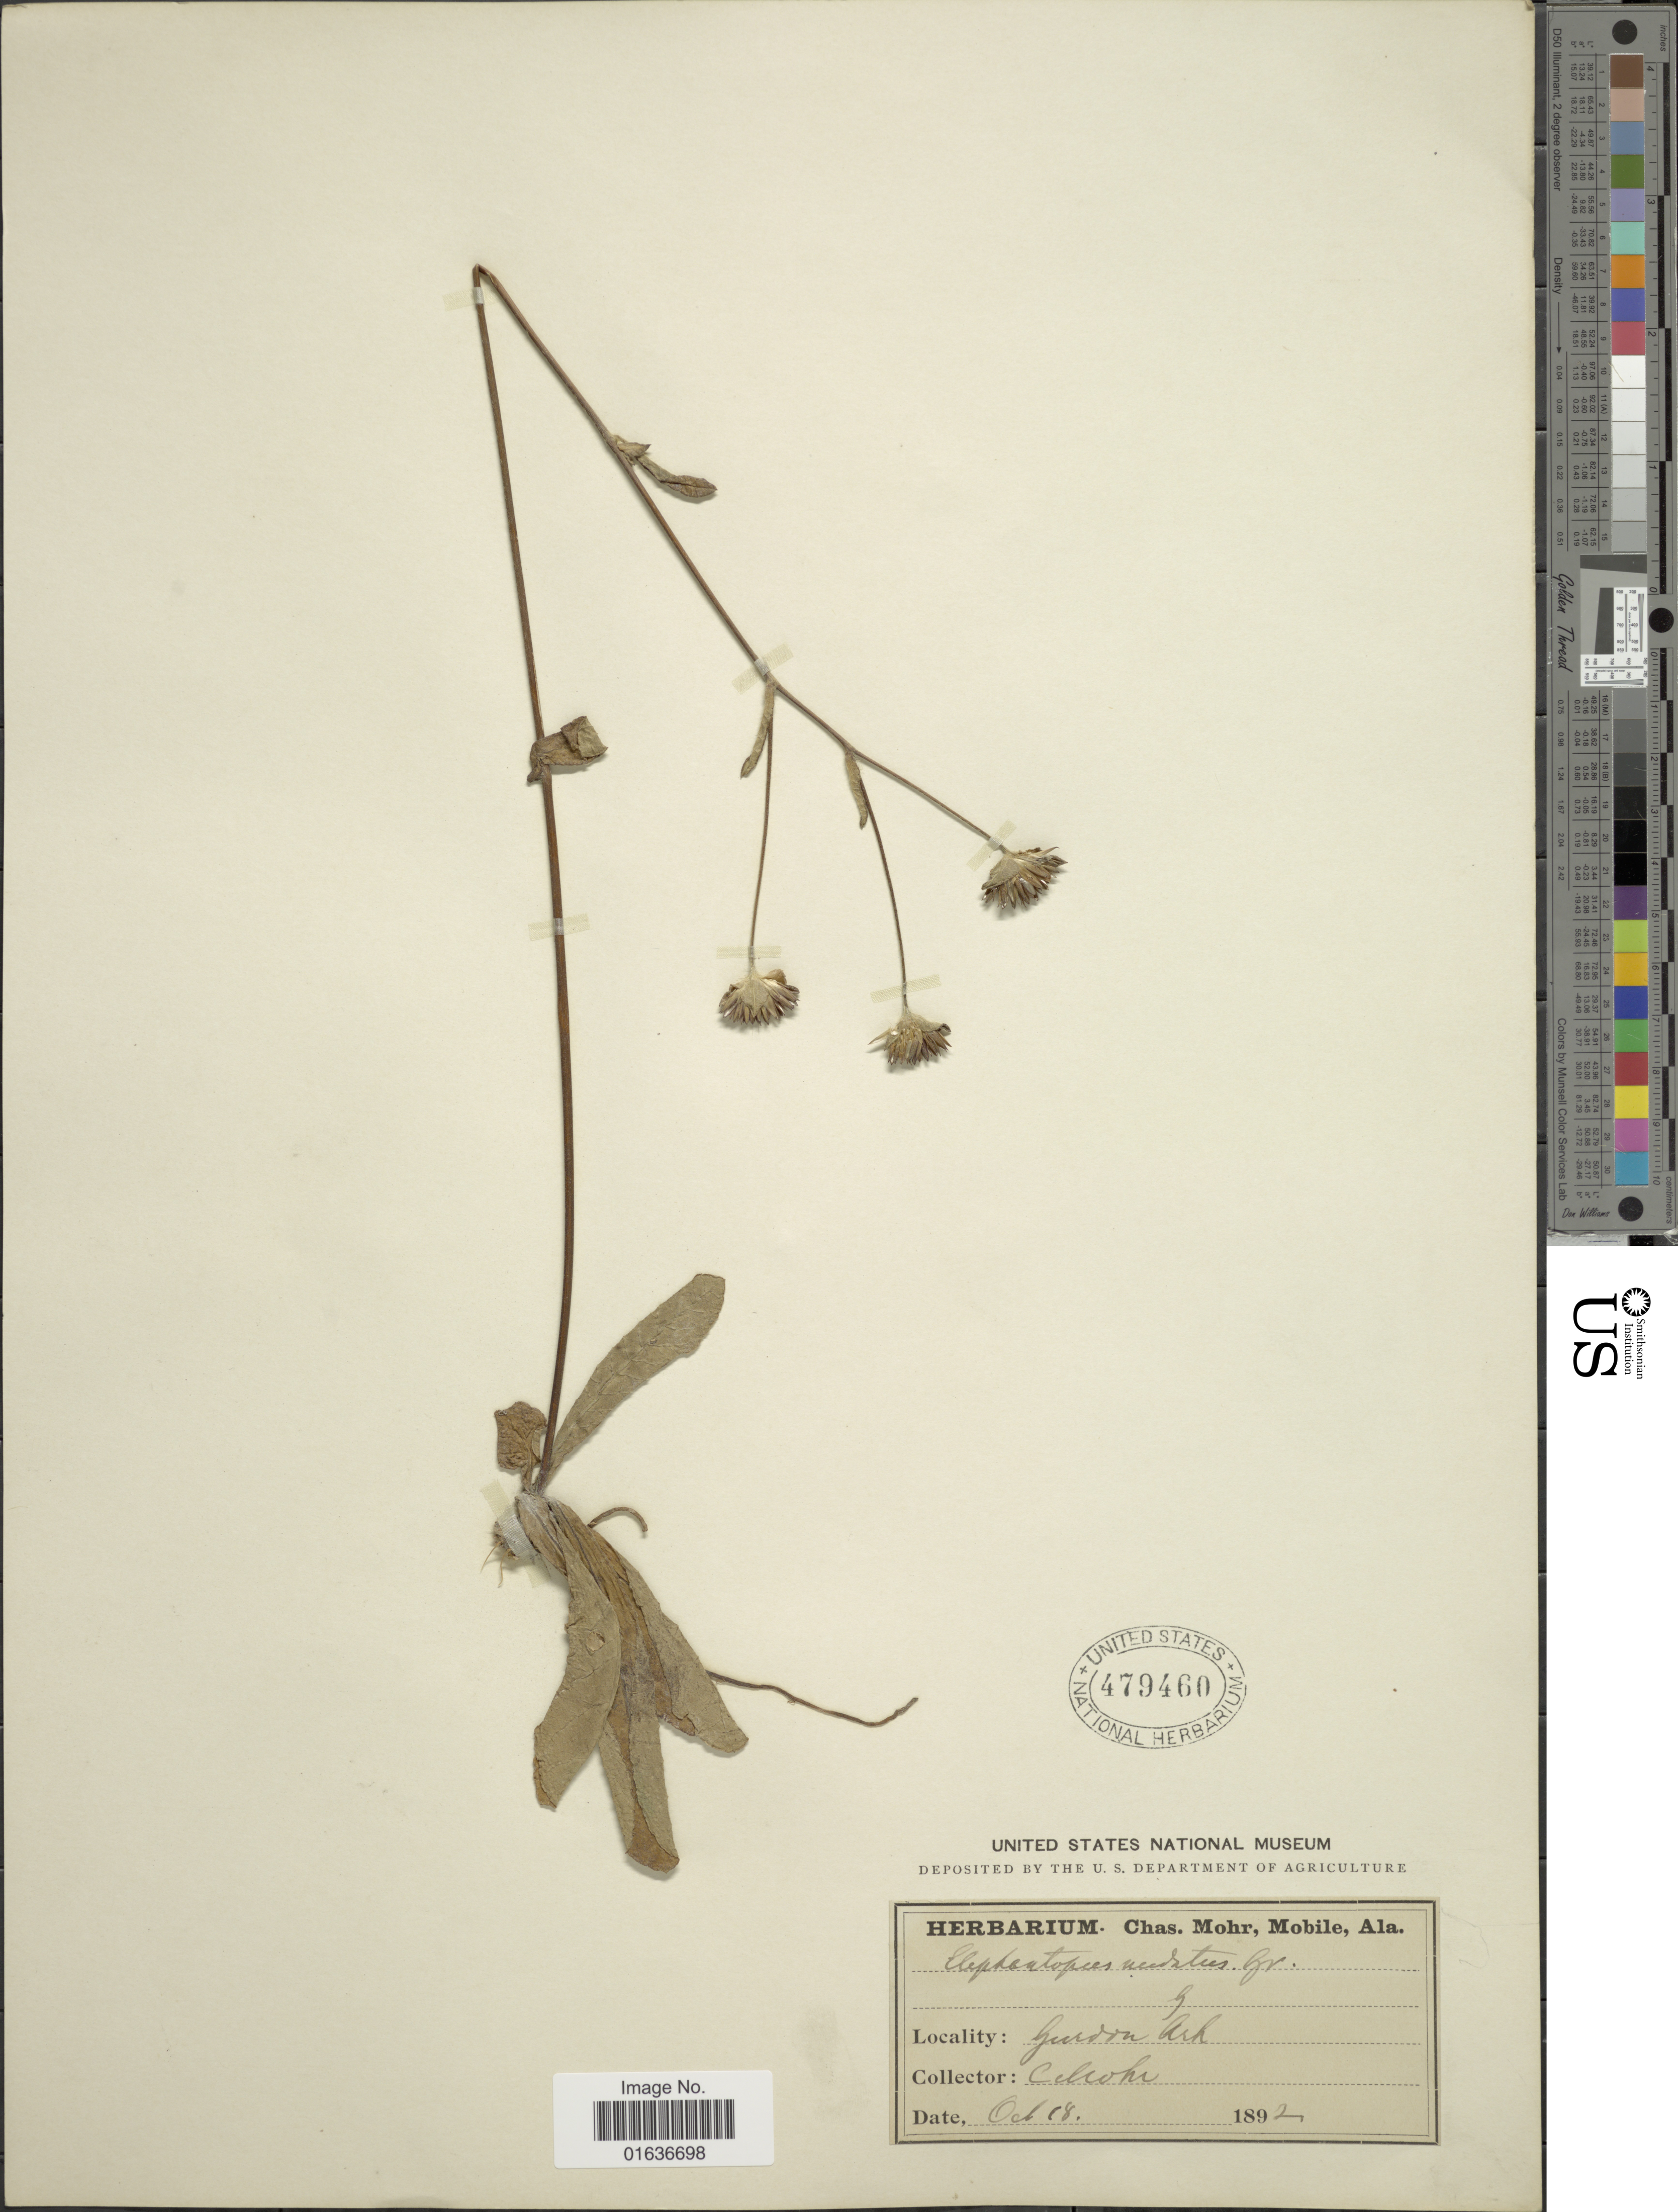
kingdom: Plantae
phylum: Tracheophyta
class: Magnoliopsida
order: Asterales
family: Asteraceae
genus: Elephantopus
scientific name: Elephantopus nudatus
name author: A. Gray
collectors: C. T. Mohr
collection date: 1892-10-18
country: United States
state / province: Arkansas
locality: Gurdon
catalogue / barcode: US 479460